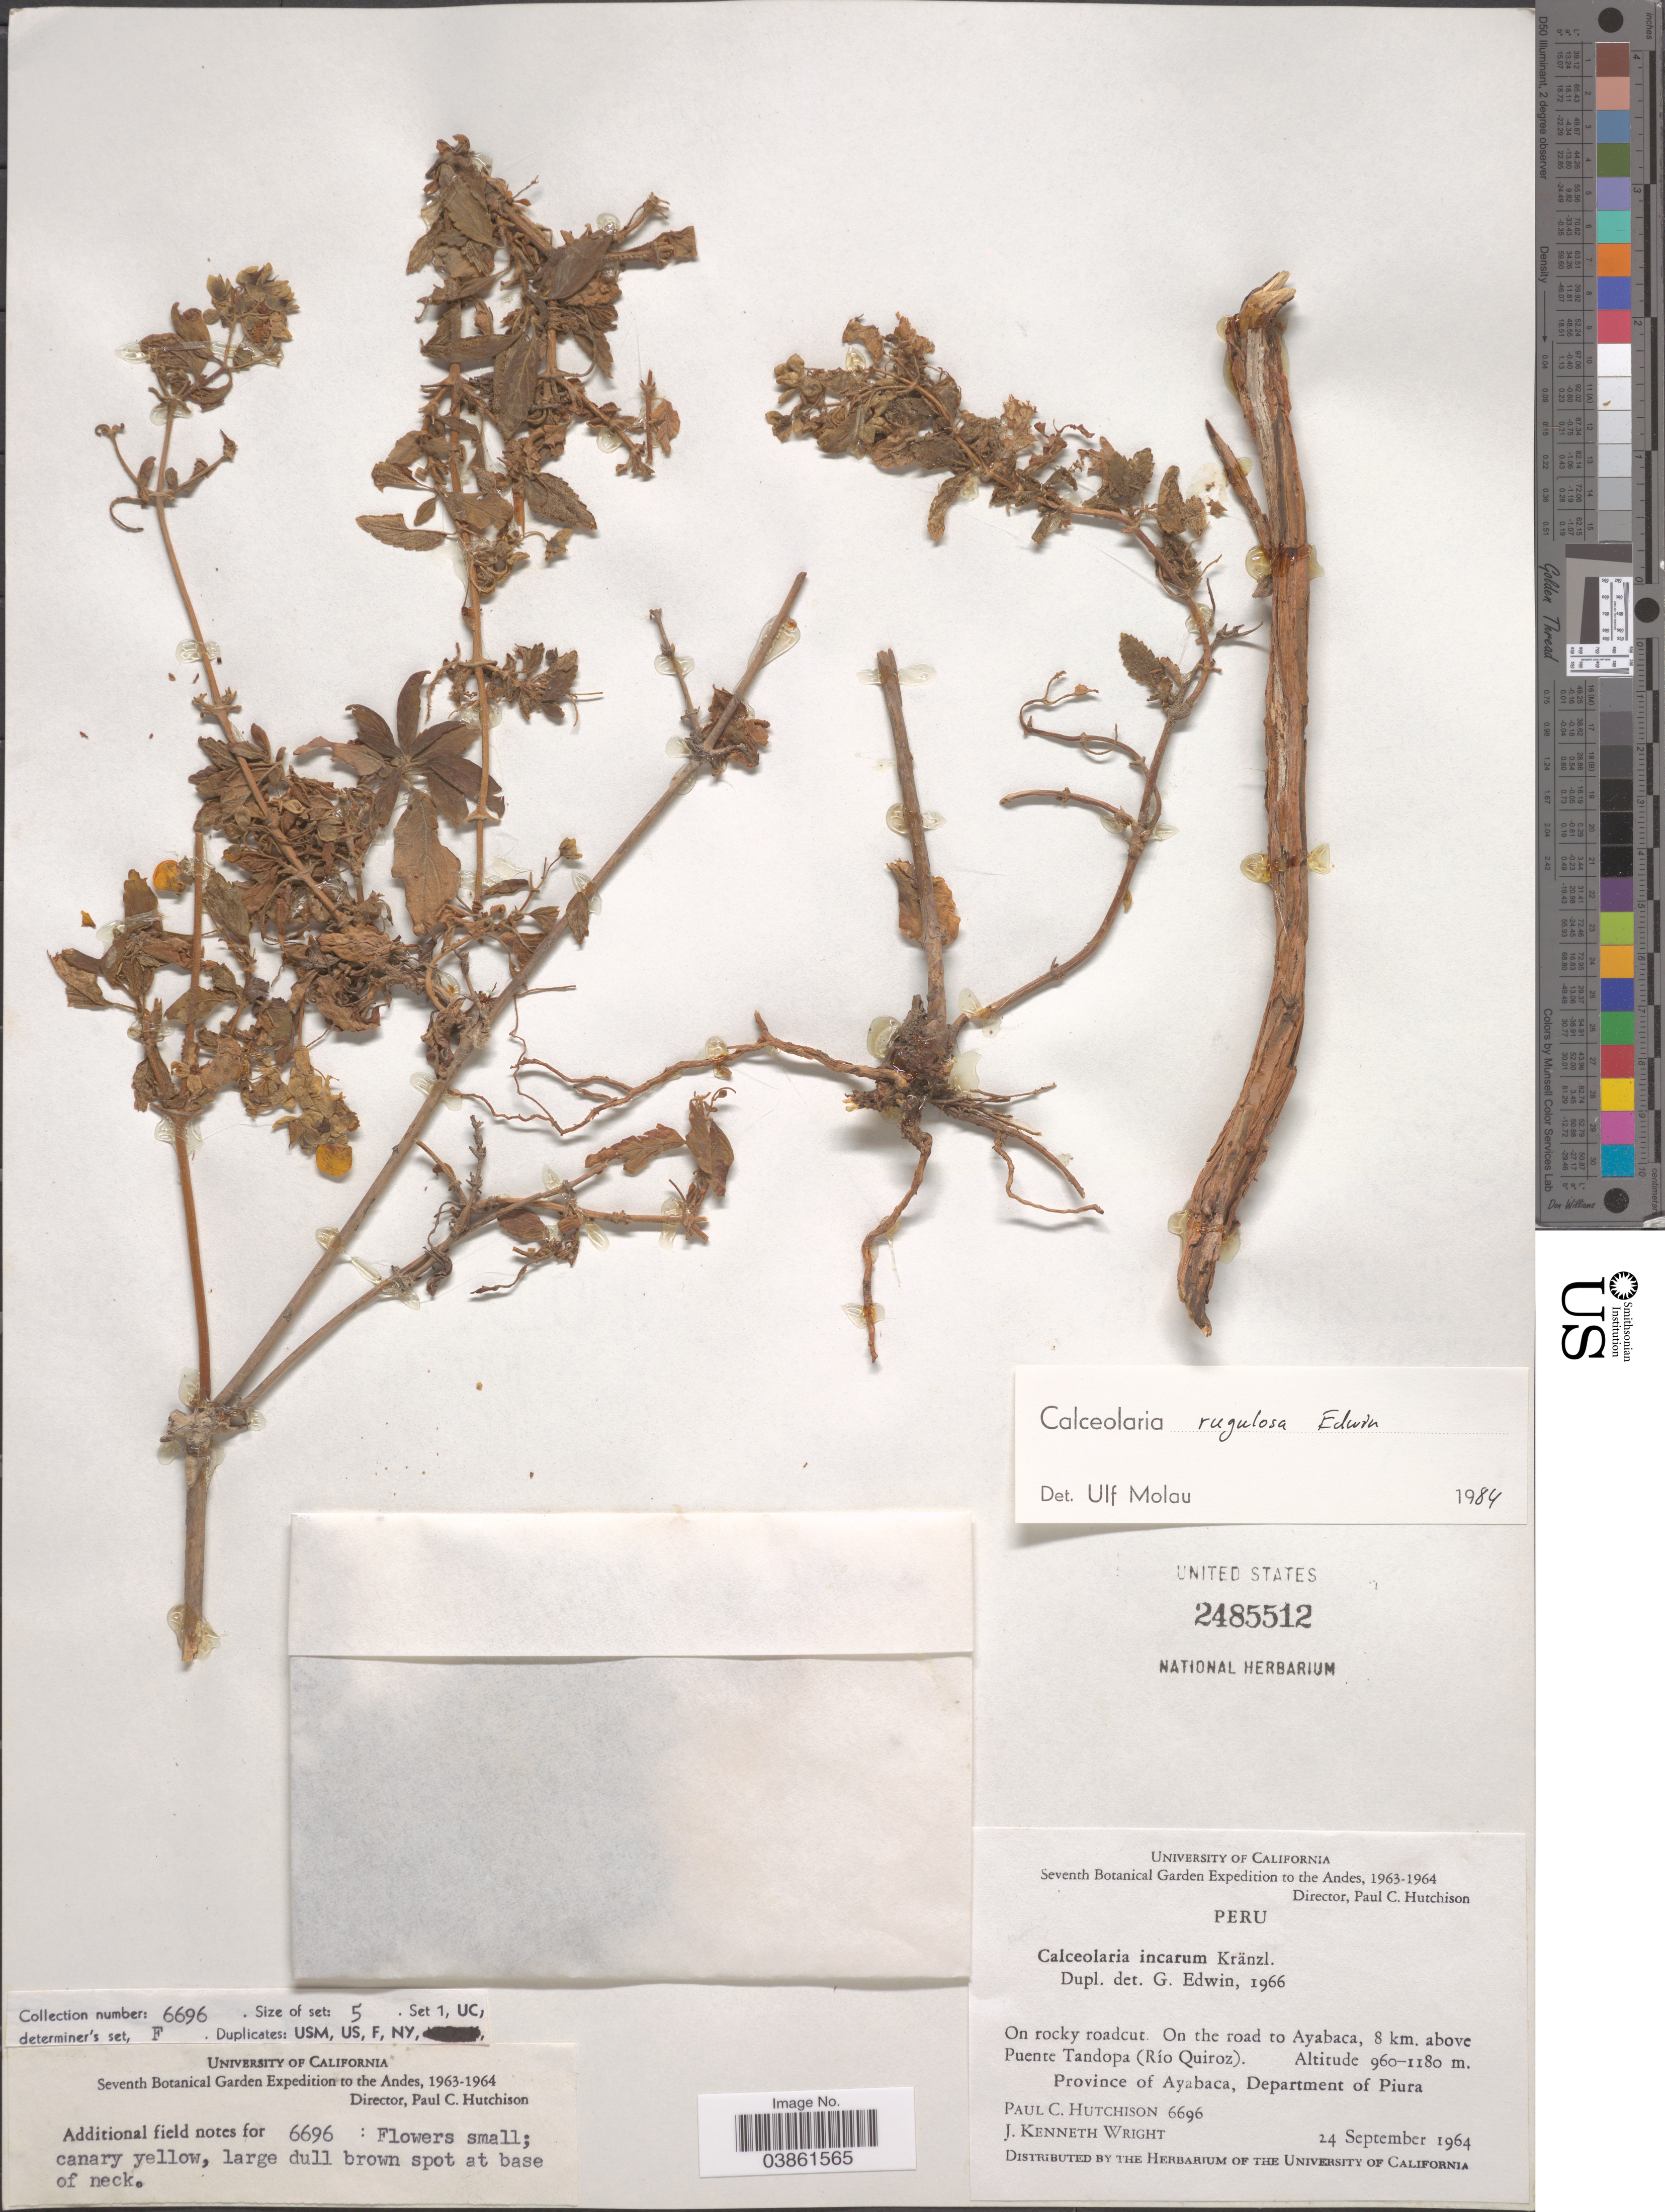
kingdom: Plantae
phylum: Tracheophyta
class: Magnoliopsida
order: Lamiales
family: Calceolariaceae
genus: Calceolaria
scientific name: Calceolaria rugulosa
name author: Edwin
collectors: P. C. Hutchison & J. K. Wright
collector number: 6696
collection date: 1964-09-24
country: Peru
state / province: Piura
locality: The Andes. On rocky roadcut. On the road to Ayabaca, 8 km. above Puente Tandopa (Río Quiroz). Province of Ayabaca, Department of Piura.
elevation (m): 960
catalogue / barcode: US 2485512